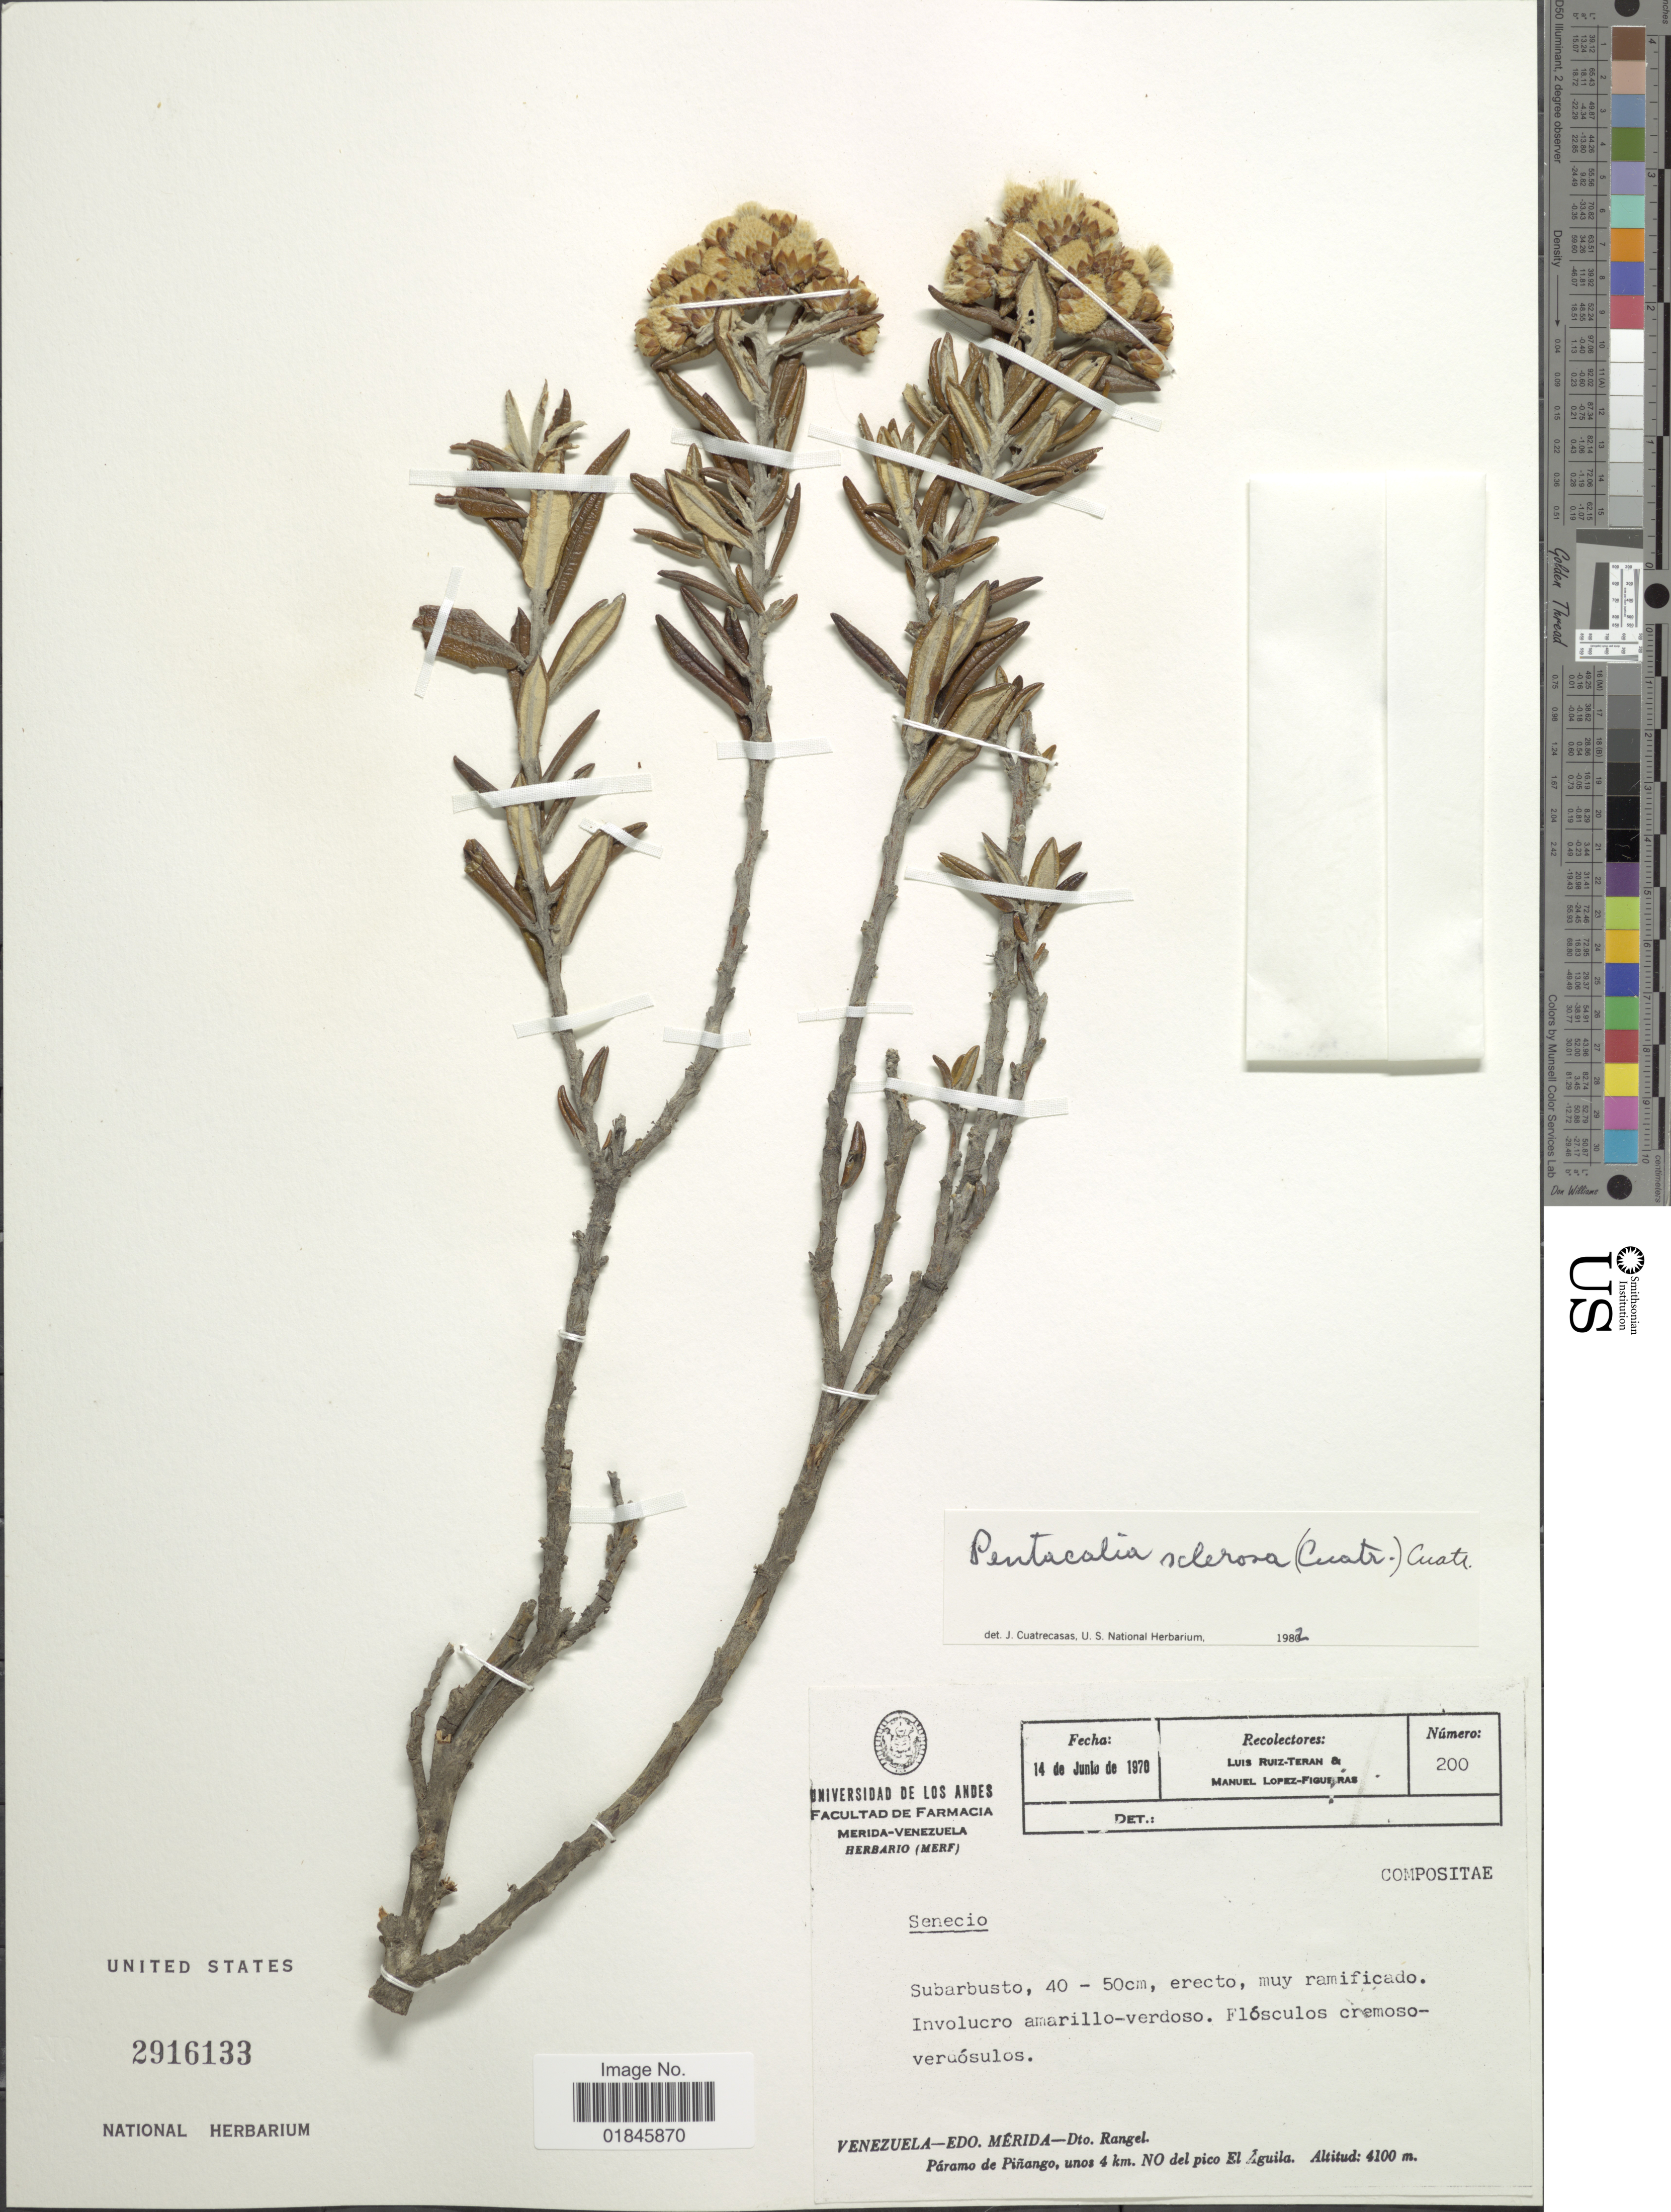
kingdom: Plantae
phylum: Tracheophyta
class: Magnoliopsida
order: Asterales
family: Asteraceae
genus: Pentacalia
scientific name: Pentacalia sclerosa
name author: (Cuatrec.) Cuatrec.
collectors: L. Teran & M. López Figueiras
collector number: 200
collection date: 1970-06-14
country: Venezuela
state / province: Mérida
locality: Venezuela - Edo. Mérida - Dto. Rangel. Páramo de Piñango, unos 4 km. NO del pico El Aguila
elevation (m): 4100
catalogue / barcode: US 2916133